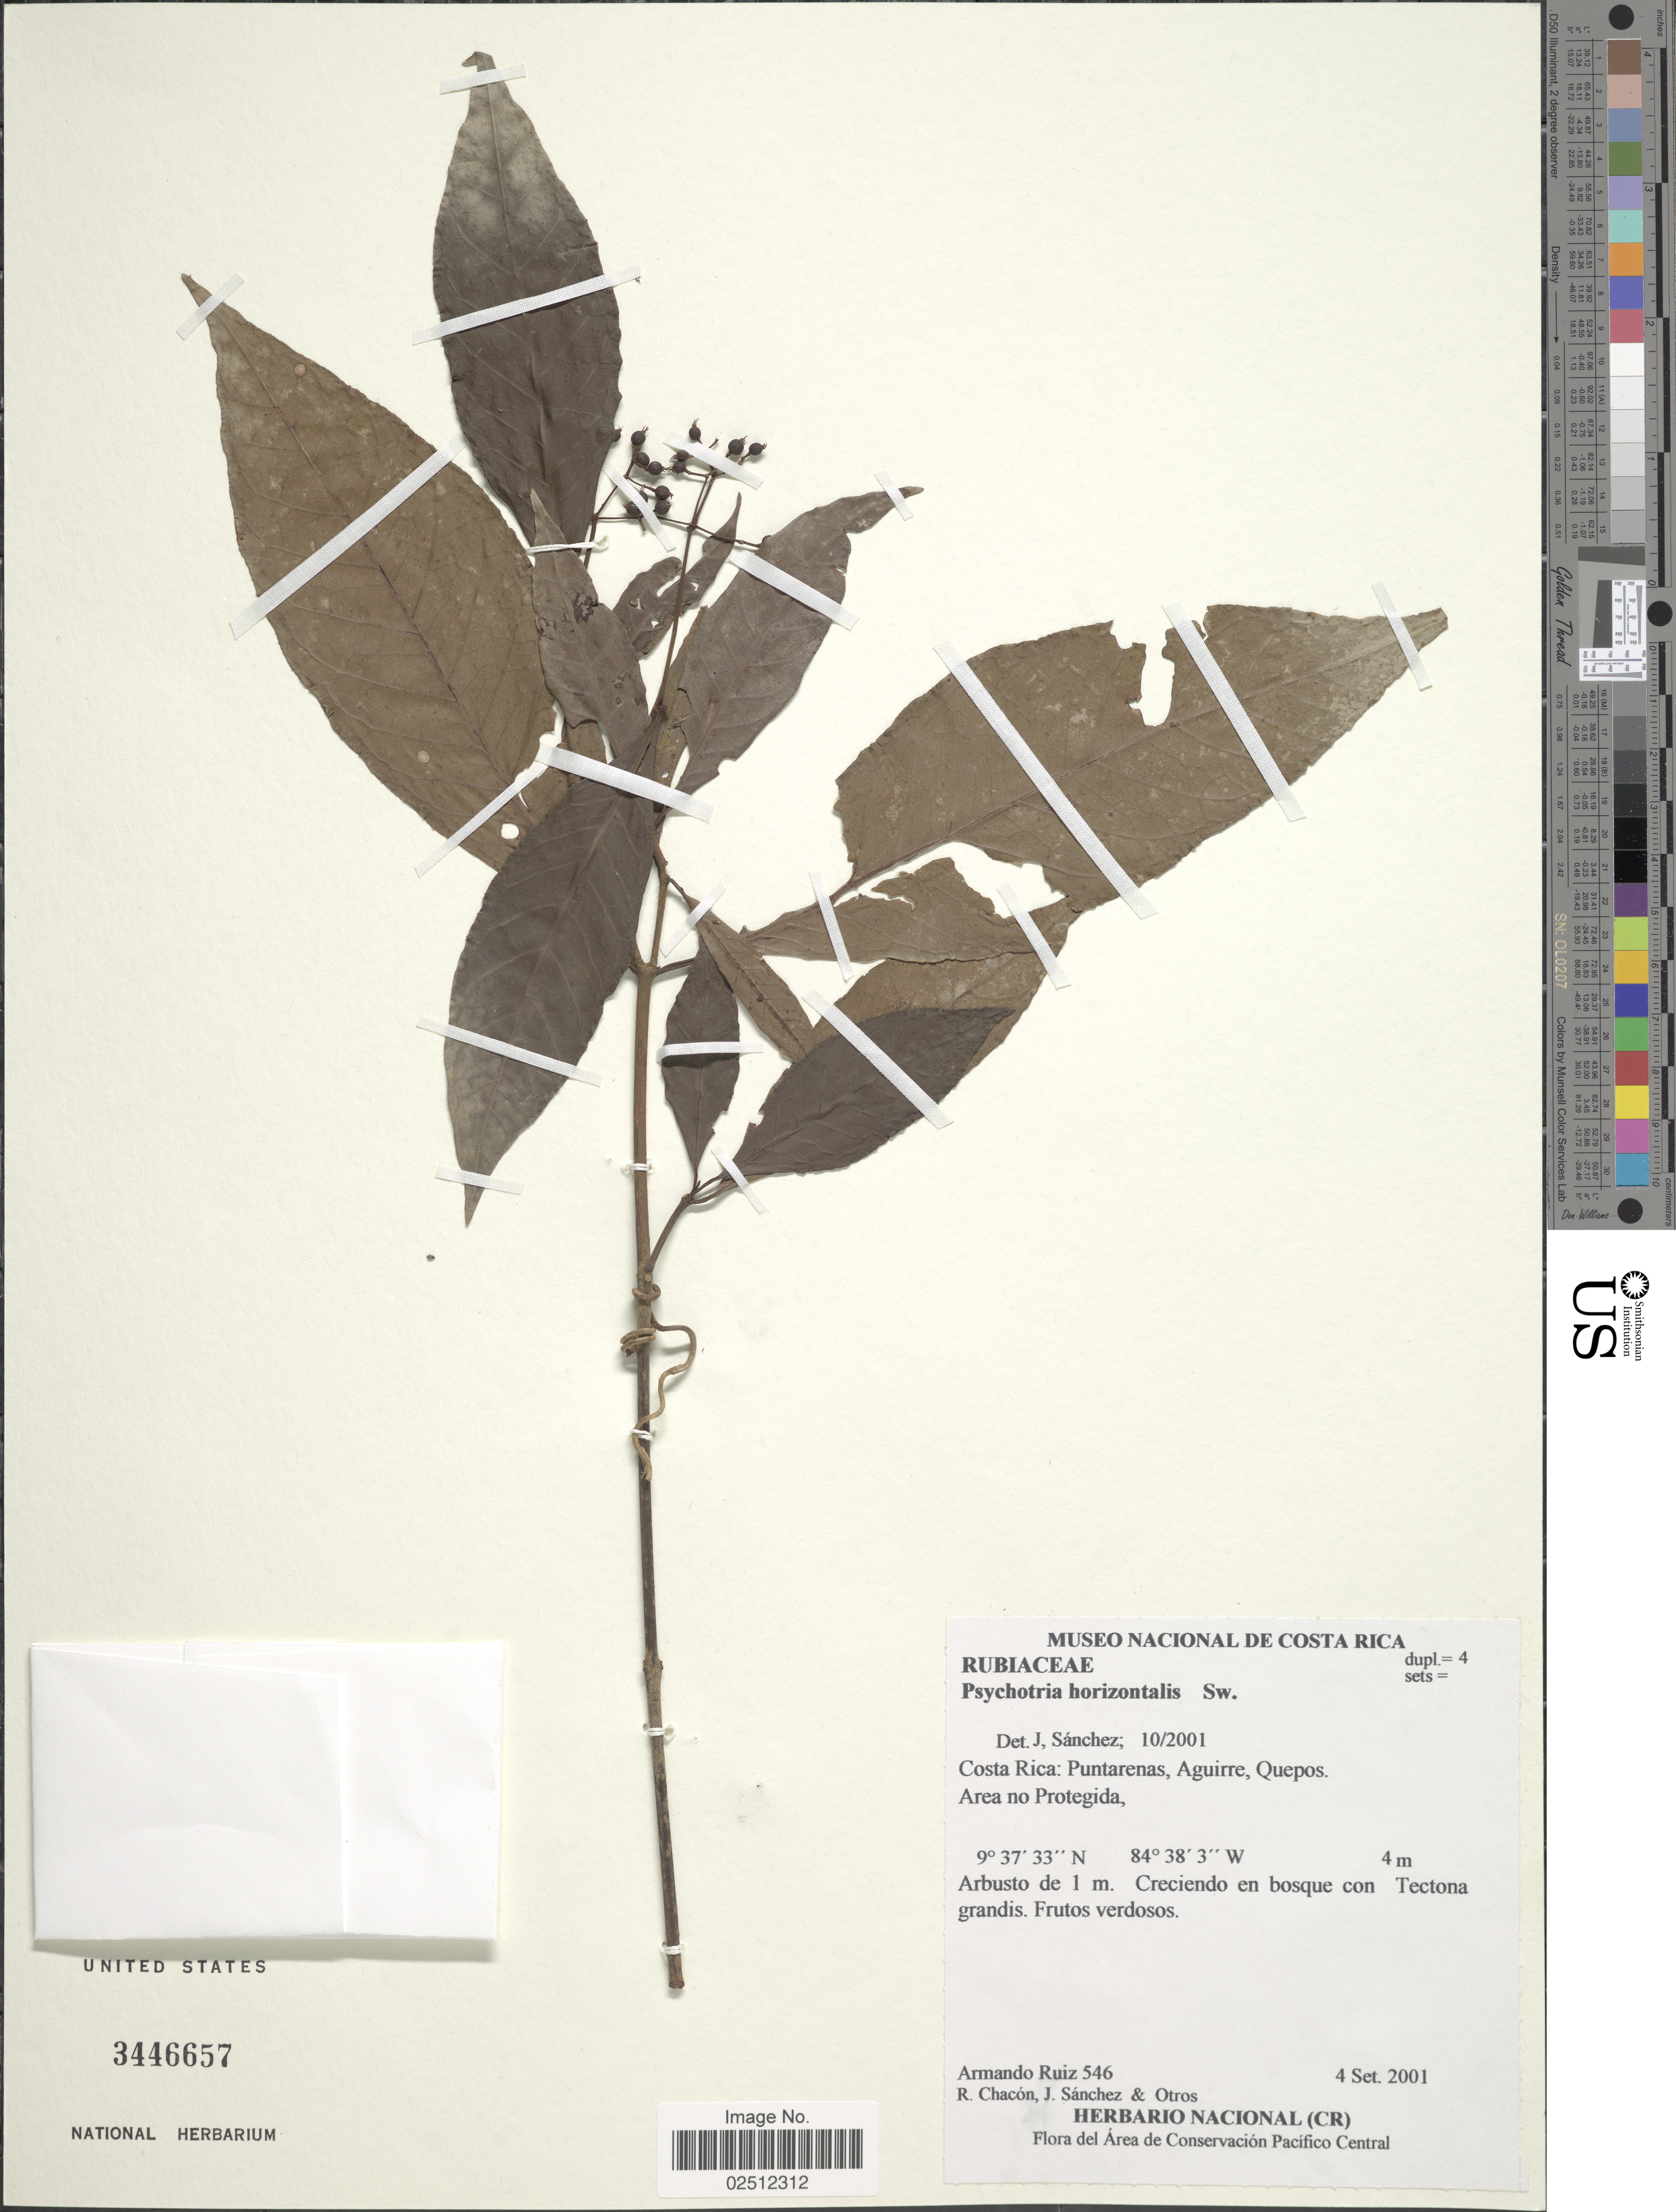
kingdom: Plantae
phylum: Tracheophyta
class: Magnoliopsida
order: Gentianales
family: Rubiaceae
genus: Psychotria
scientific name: Psychotria horizontalis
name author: Sw.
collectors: A. Ruiz, R. Chacón, J. Sánchez & et al.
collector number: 546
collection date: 2001-09-04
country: Costa Rica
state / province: Puntarenas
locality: Aguirre, Quepos. Area no Protegida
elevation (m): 4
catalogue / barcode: US 3446657